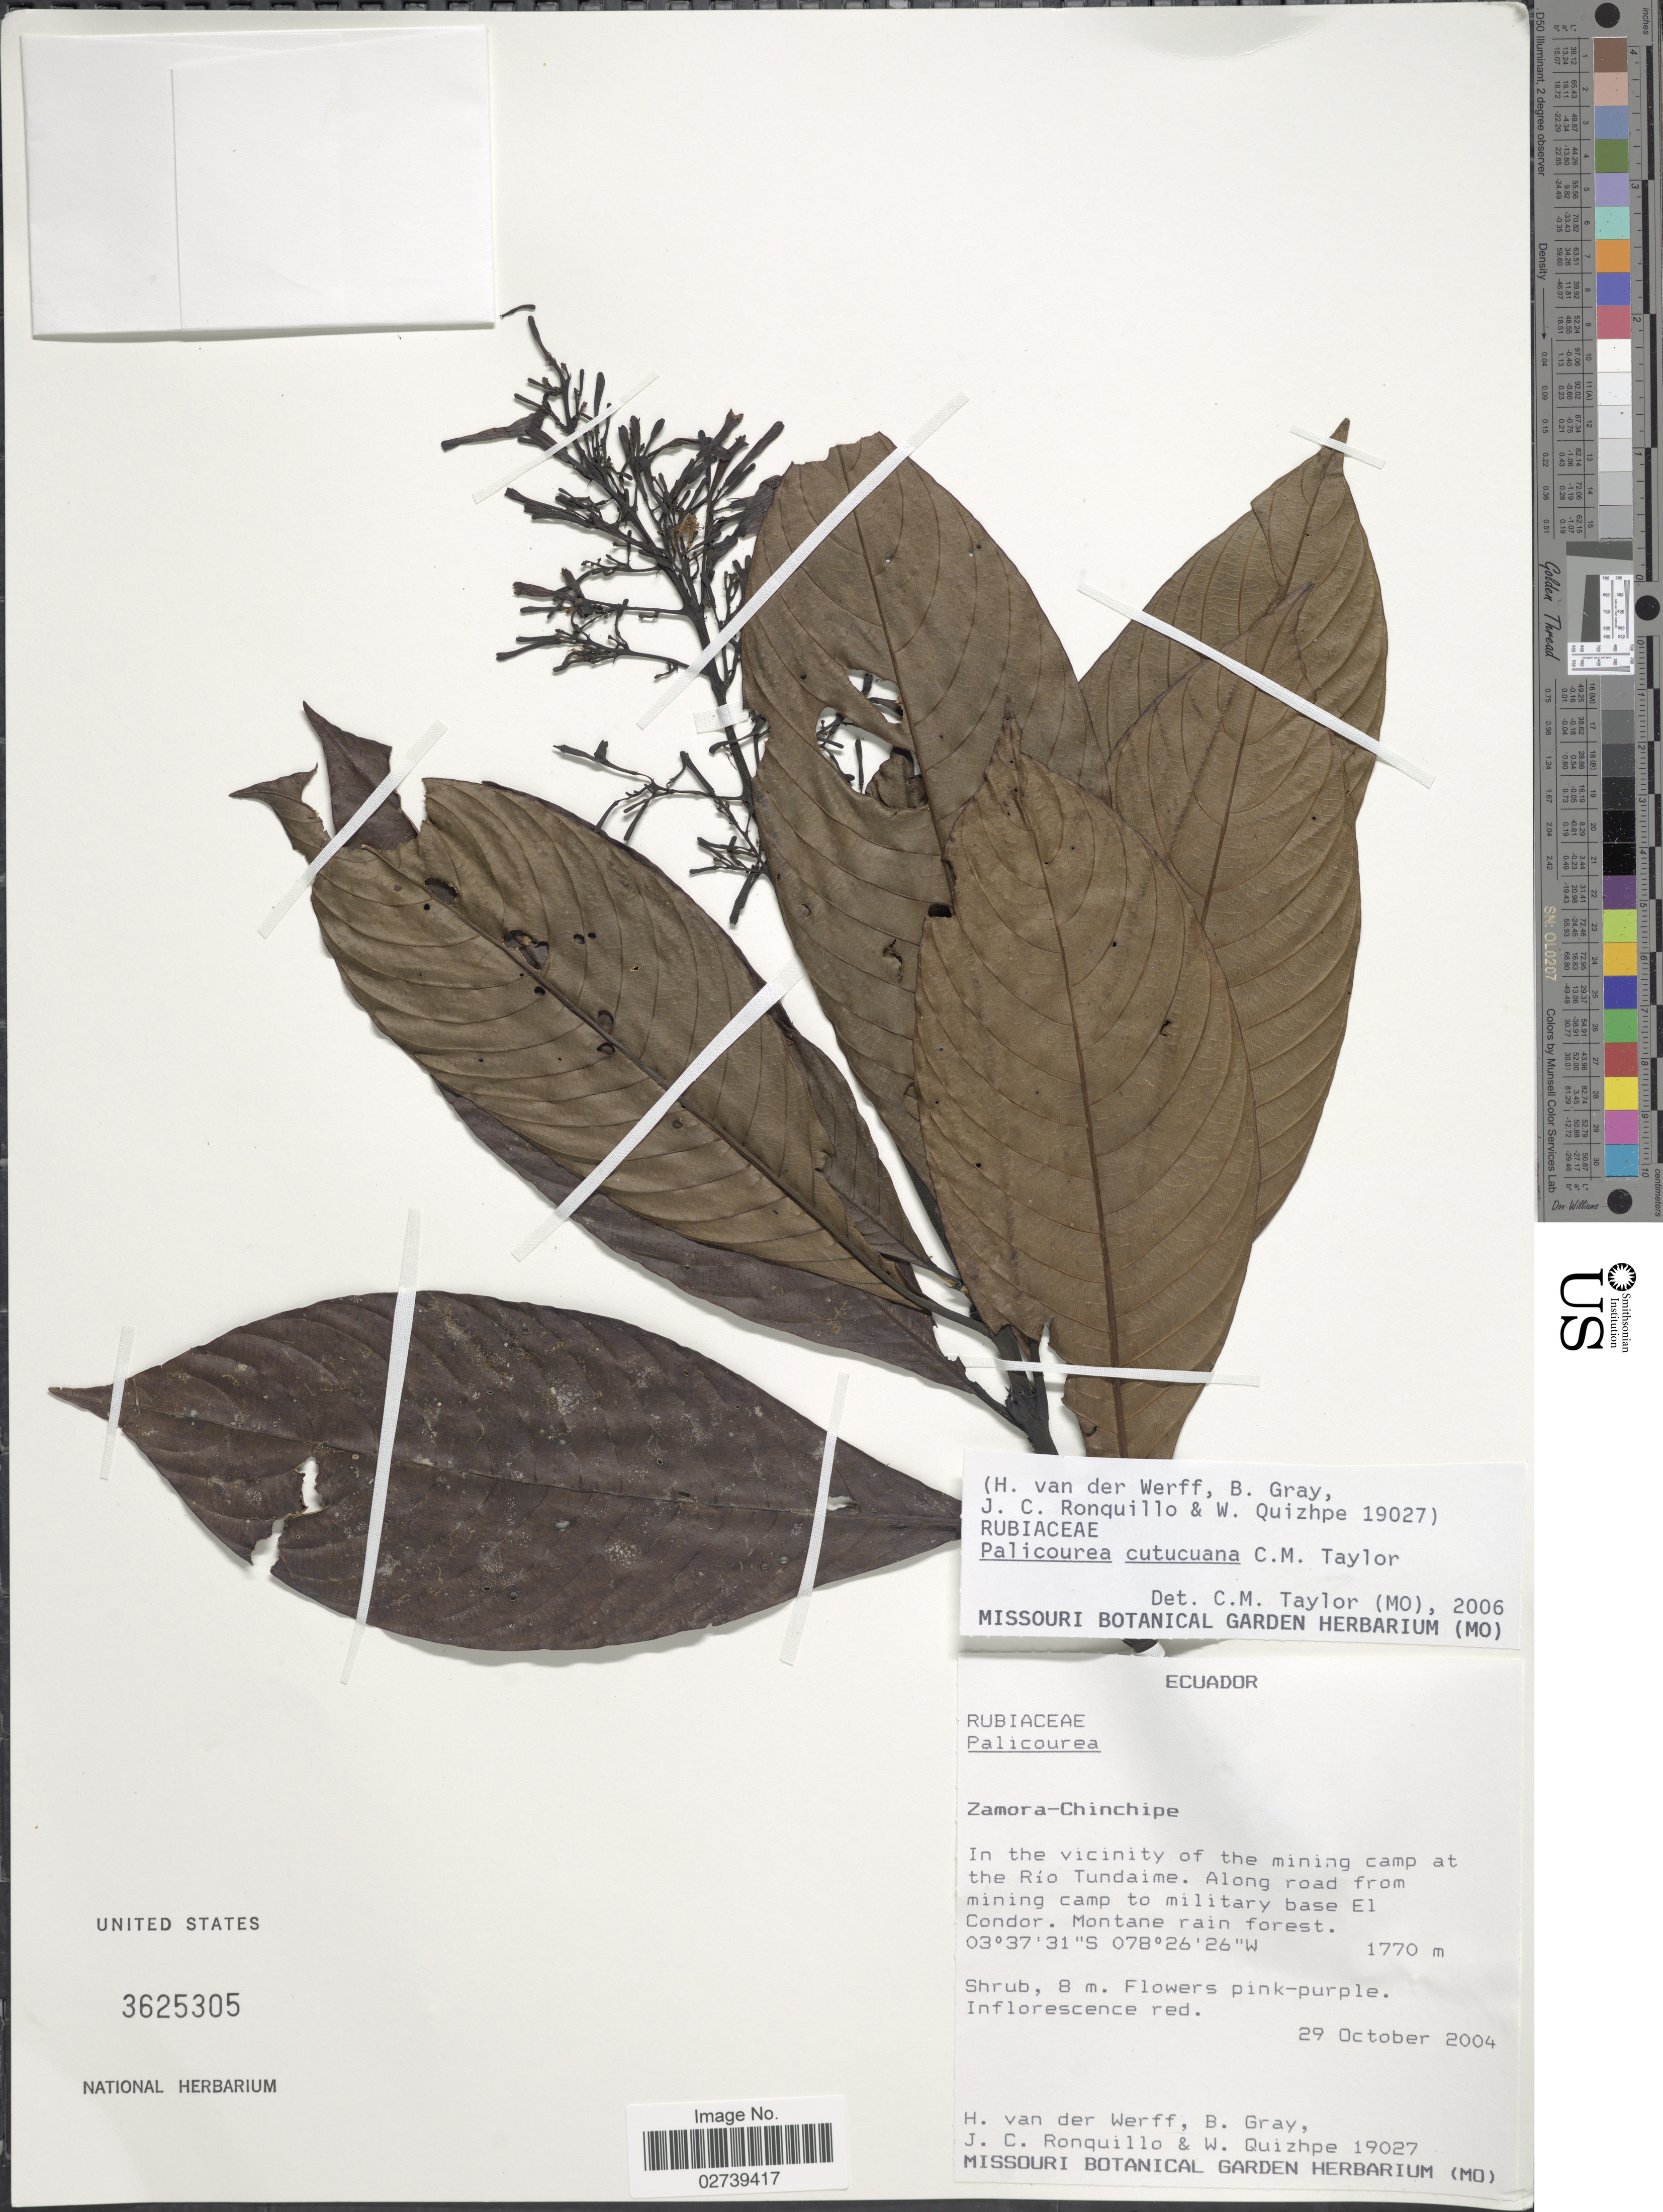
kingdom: Plantae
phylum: Tracheophyta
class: Magnoliopsida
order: Gentianales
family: Rubiaceae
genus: Palicourea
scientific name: Palicourea cutucuana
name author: C.M. Taylor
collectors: H. van der Werff, B. Gray, J. Ronquillo & W. Quizhpe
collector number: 19027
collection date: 2004-10-29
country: Ecuador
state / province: Zamora-Chinchipe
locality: In the vicinity of the mining camp at the Rio Tundaime, along road from mining camp to military base El Condor.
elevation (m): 1770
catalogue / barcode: US 3625305